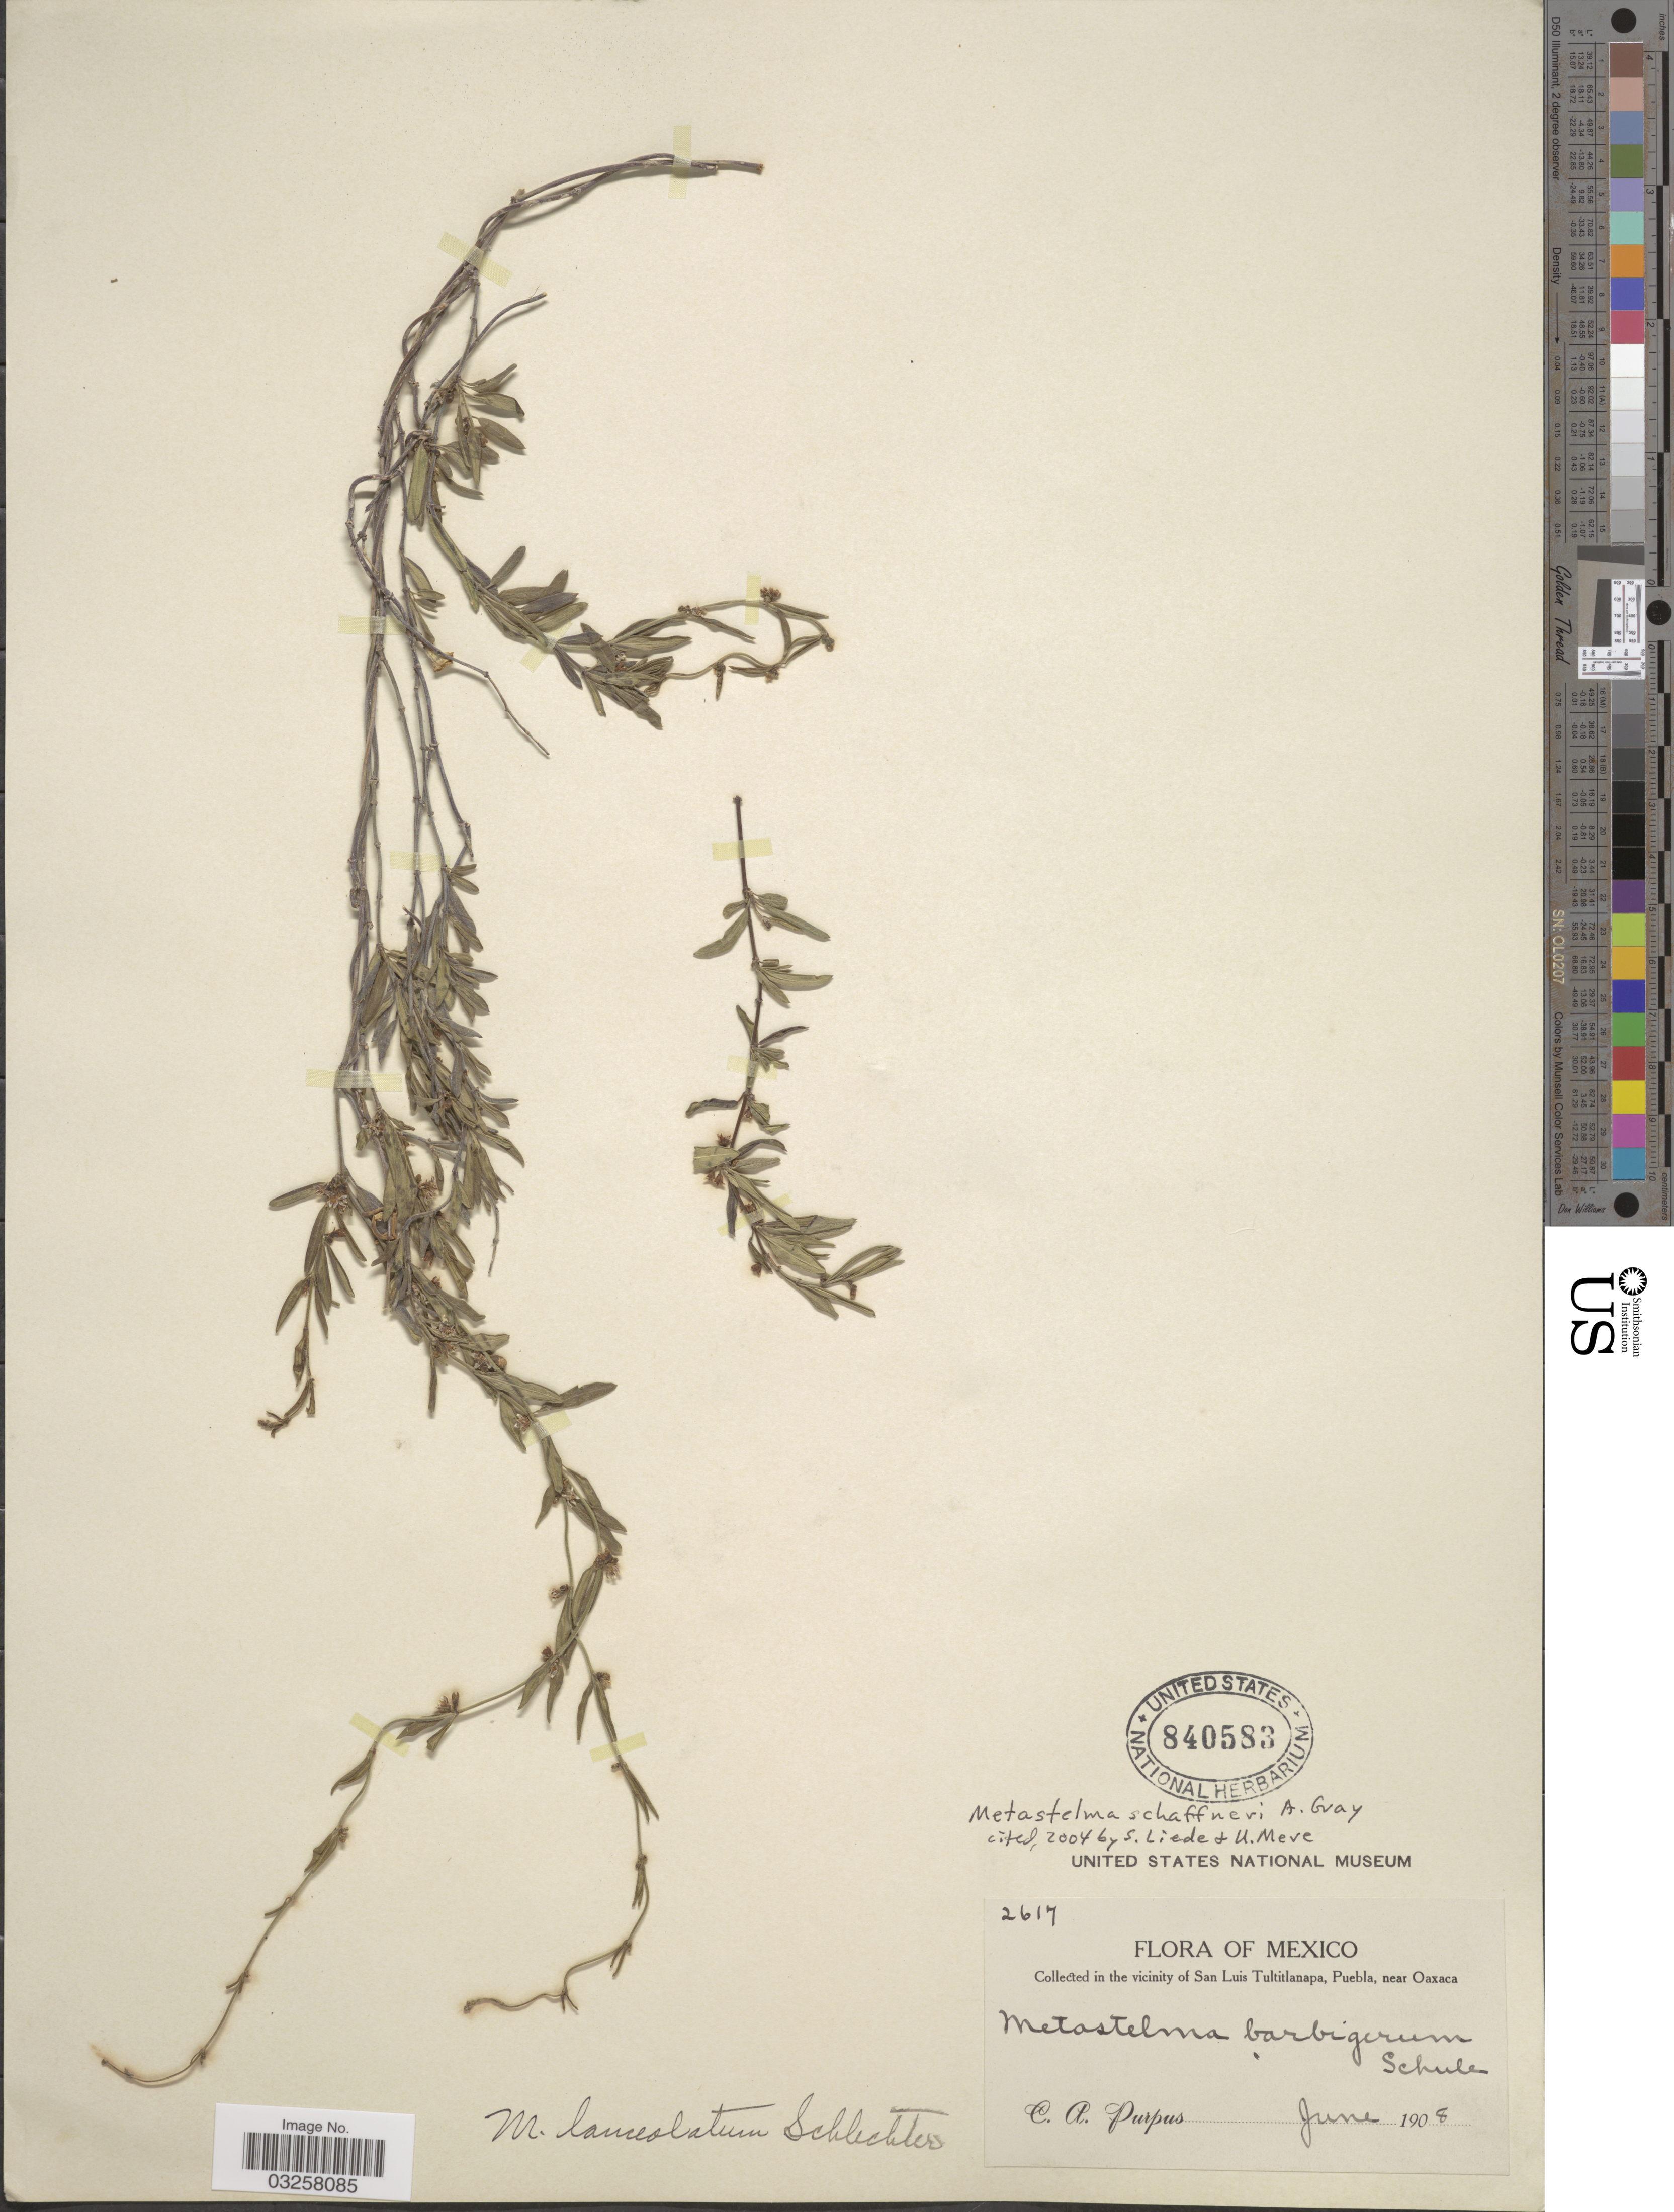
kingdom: Plantae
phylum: Tracheophyta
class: Magnoliopsida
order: Gentianales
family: Apocynaceae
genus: Metastelma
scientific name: Metastelma schaffneri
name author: A. Gray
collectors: C. A. Purpus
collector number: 2617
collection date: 1908-06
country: Mexico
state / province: Puebla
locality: Vicinity of San Luis Tultitlanapa, Puebla, near Oaxaca.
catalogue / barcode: US 840583